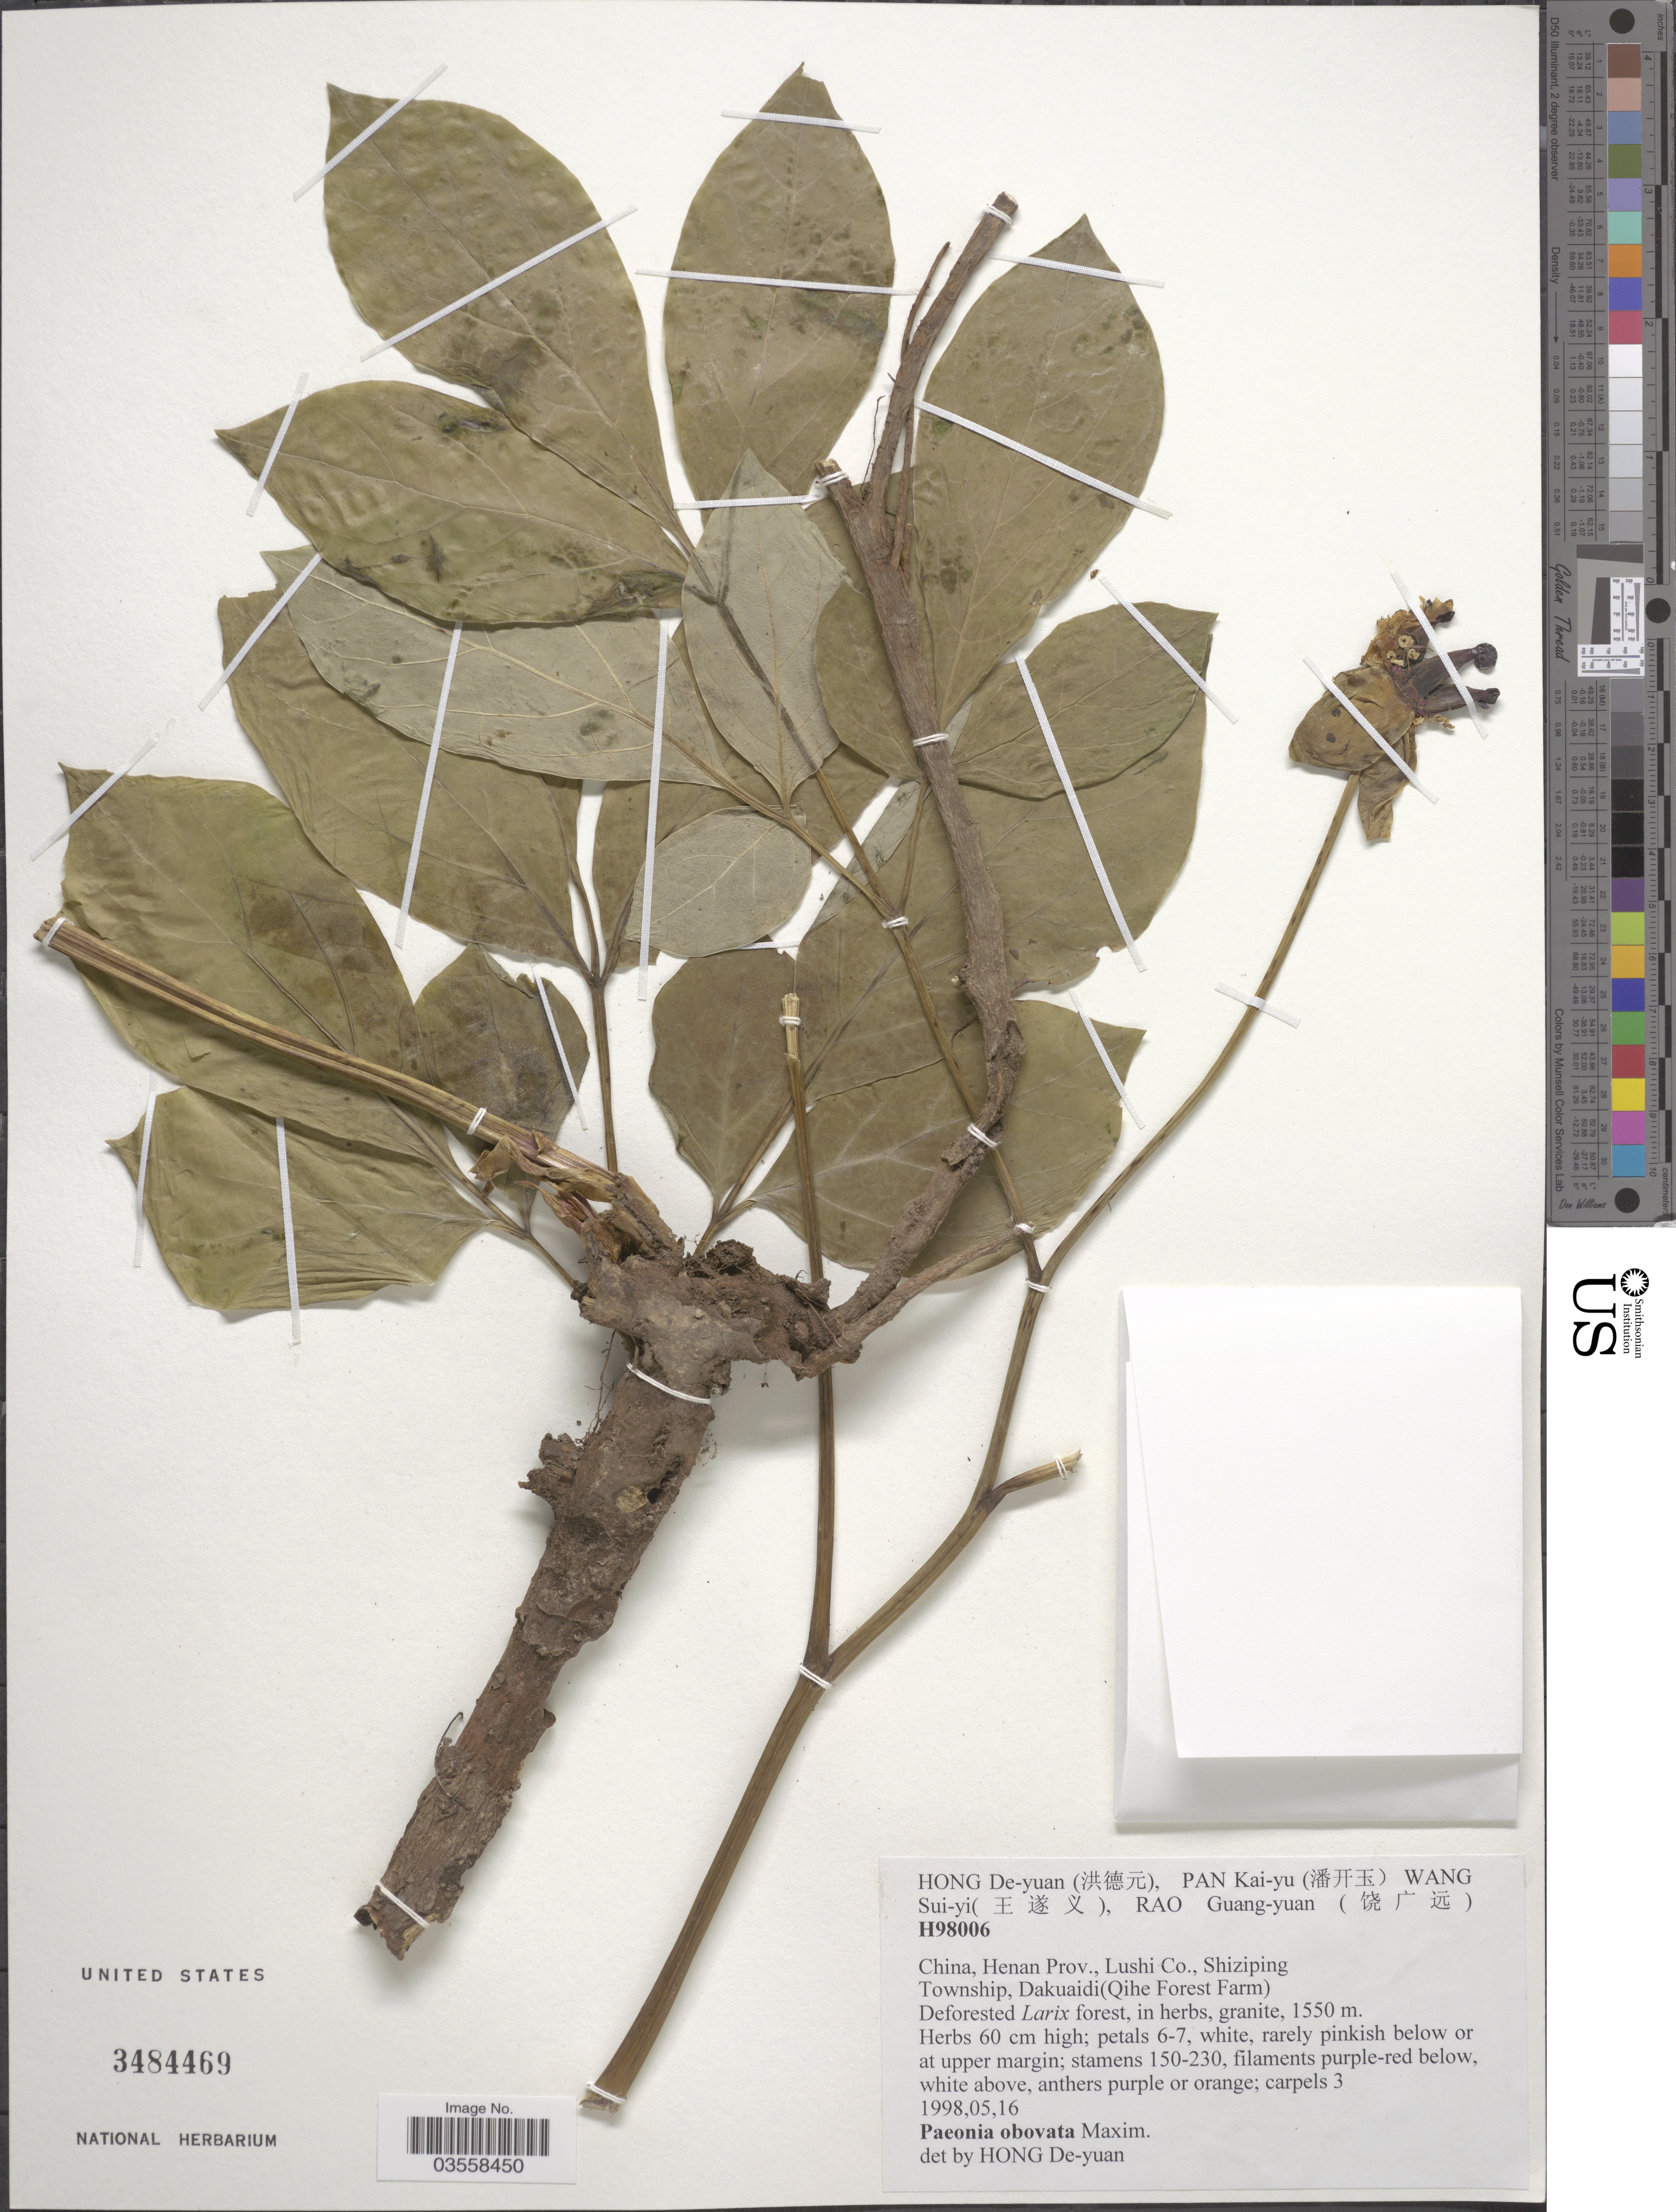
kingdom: Plantae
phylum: Tracheophyta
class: Magnoliopsida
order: Saxifragales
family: Paeoniaceae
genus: Paeonia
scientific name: Paeonia obovata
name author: Maxim.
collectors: D.-Y. Hong, K. Pan, Wang Sui-yi & Rao Guang-yuan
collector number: H98006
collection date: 1998-05-16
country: China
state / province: Henan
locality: Lushi Co., Shiziping Township, Dakuaidi (Qihe Forest Farm).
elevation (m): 1550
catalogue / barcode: US 3484469